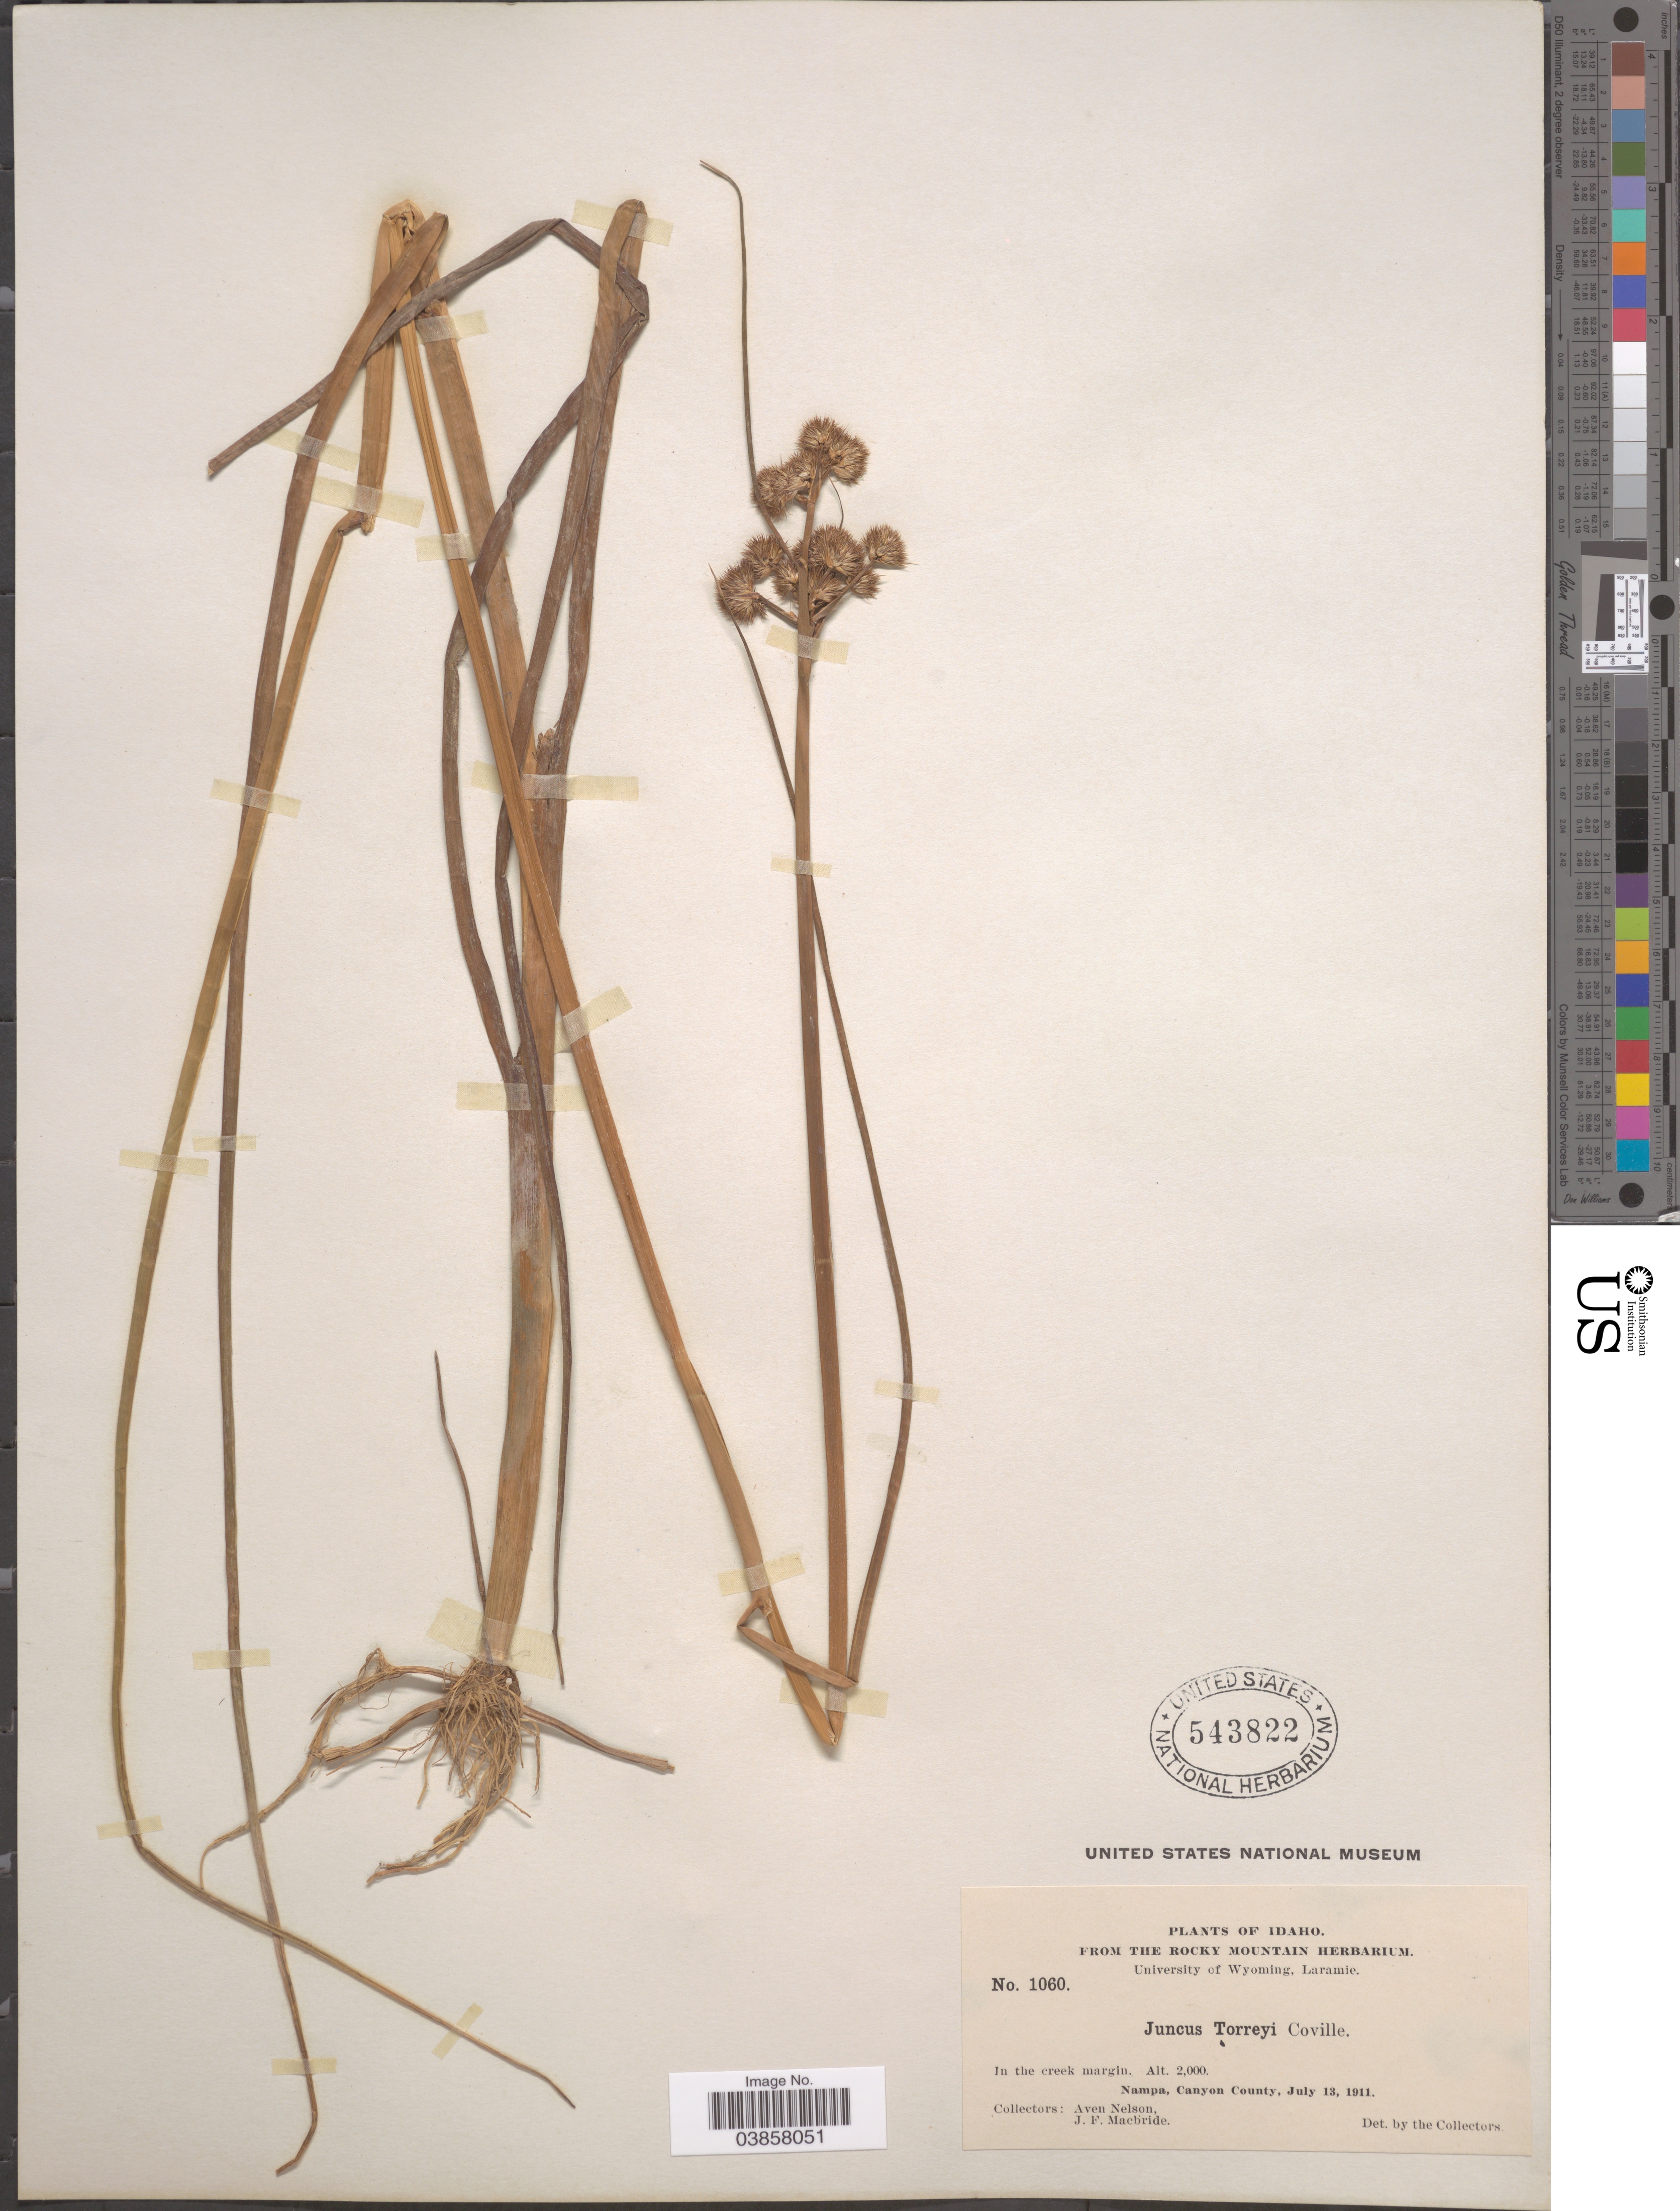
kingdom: Plantae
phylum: Tracheophyta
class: Liliopsida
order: Poales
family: Juncaceae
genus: Juncus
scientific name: Juncus torreyi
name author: Coville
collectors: A. Nelson & J. F. Macbride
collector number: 1060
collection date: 1911-07-13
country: United States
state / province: Idaho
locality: Nampa, Canyon County.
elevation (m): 610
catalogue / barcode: US 543822